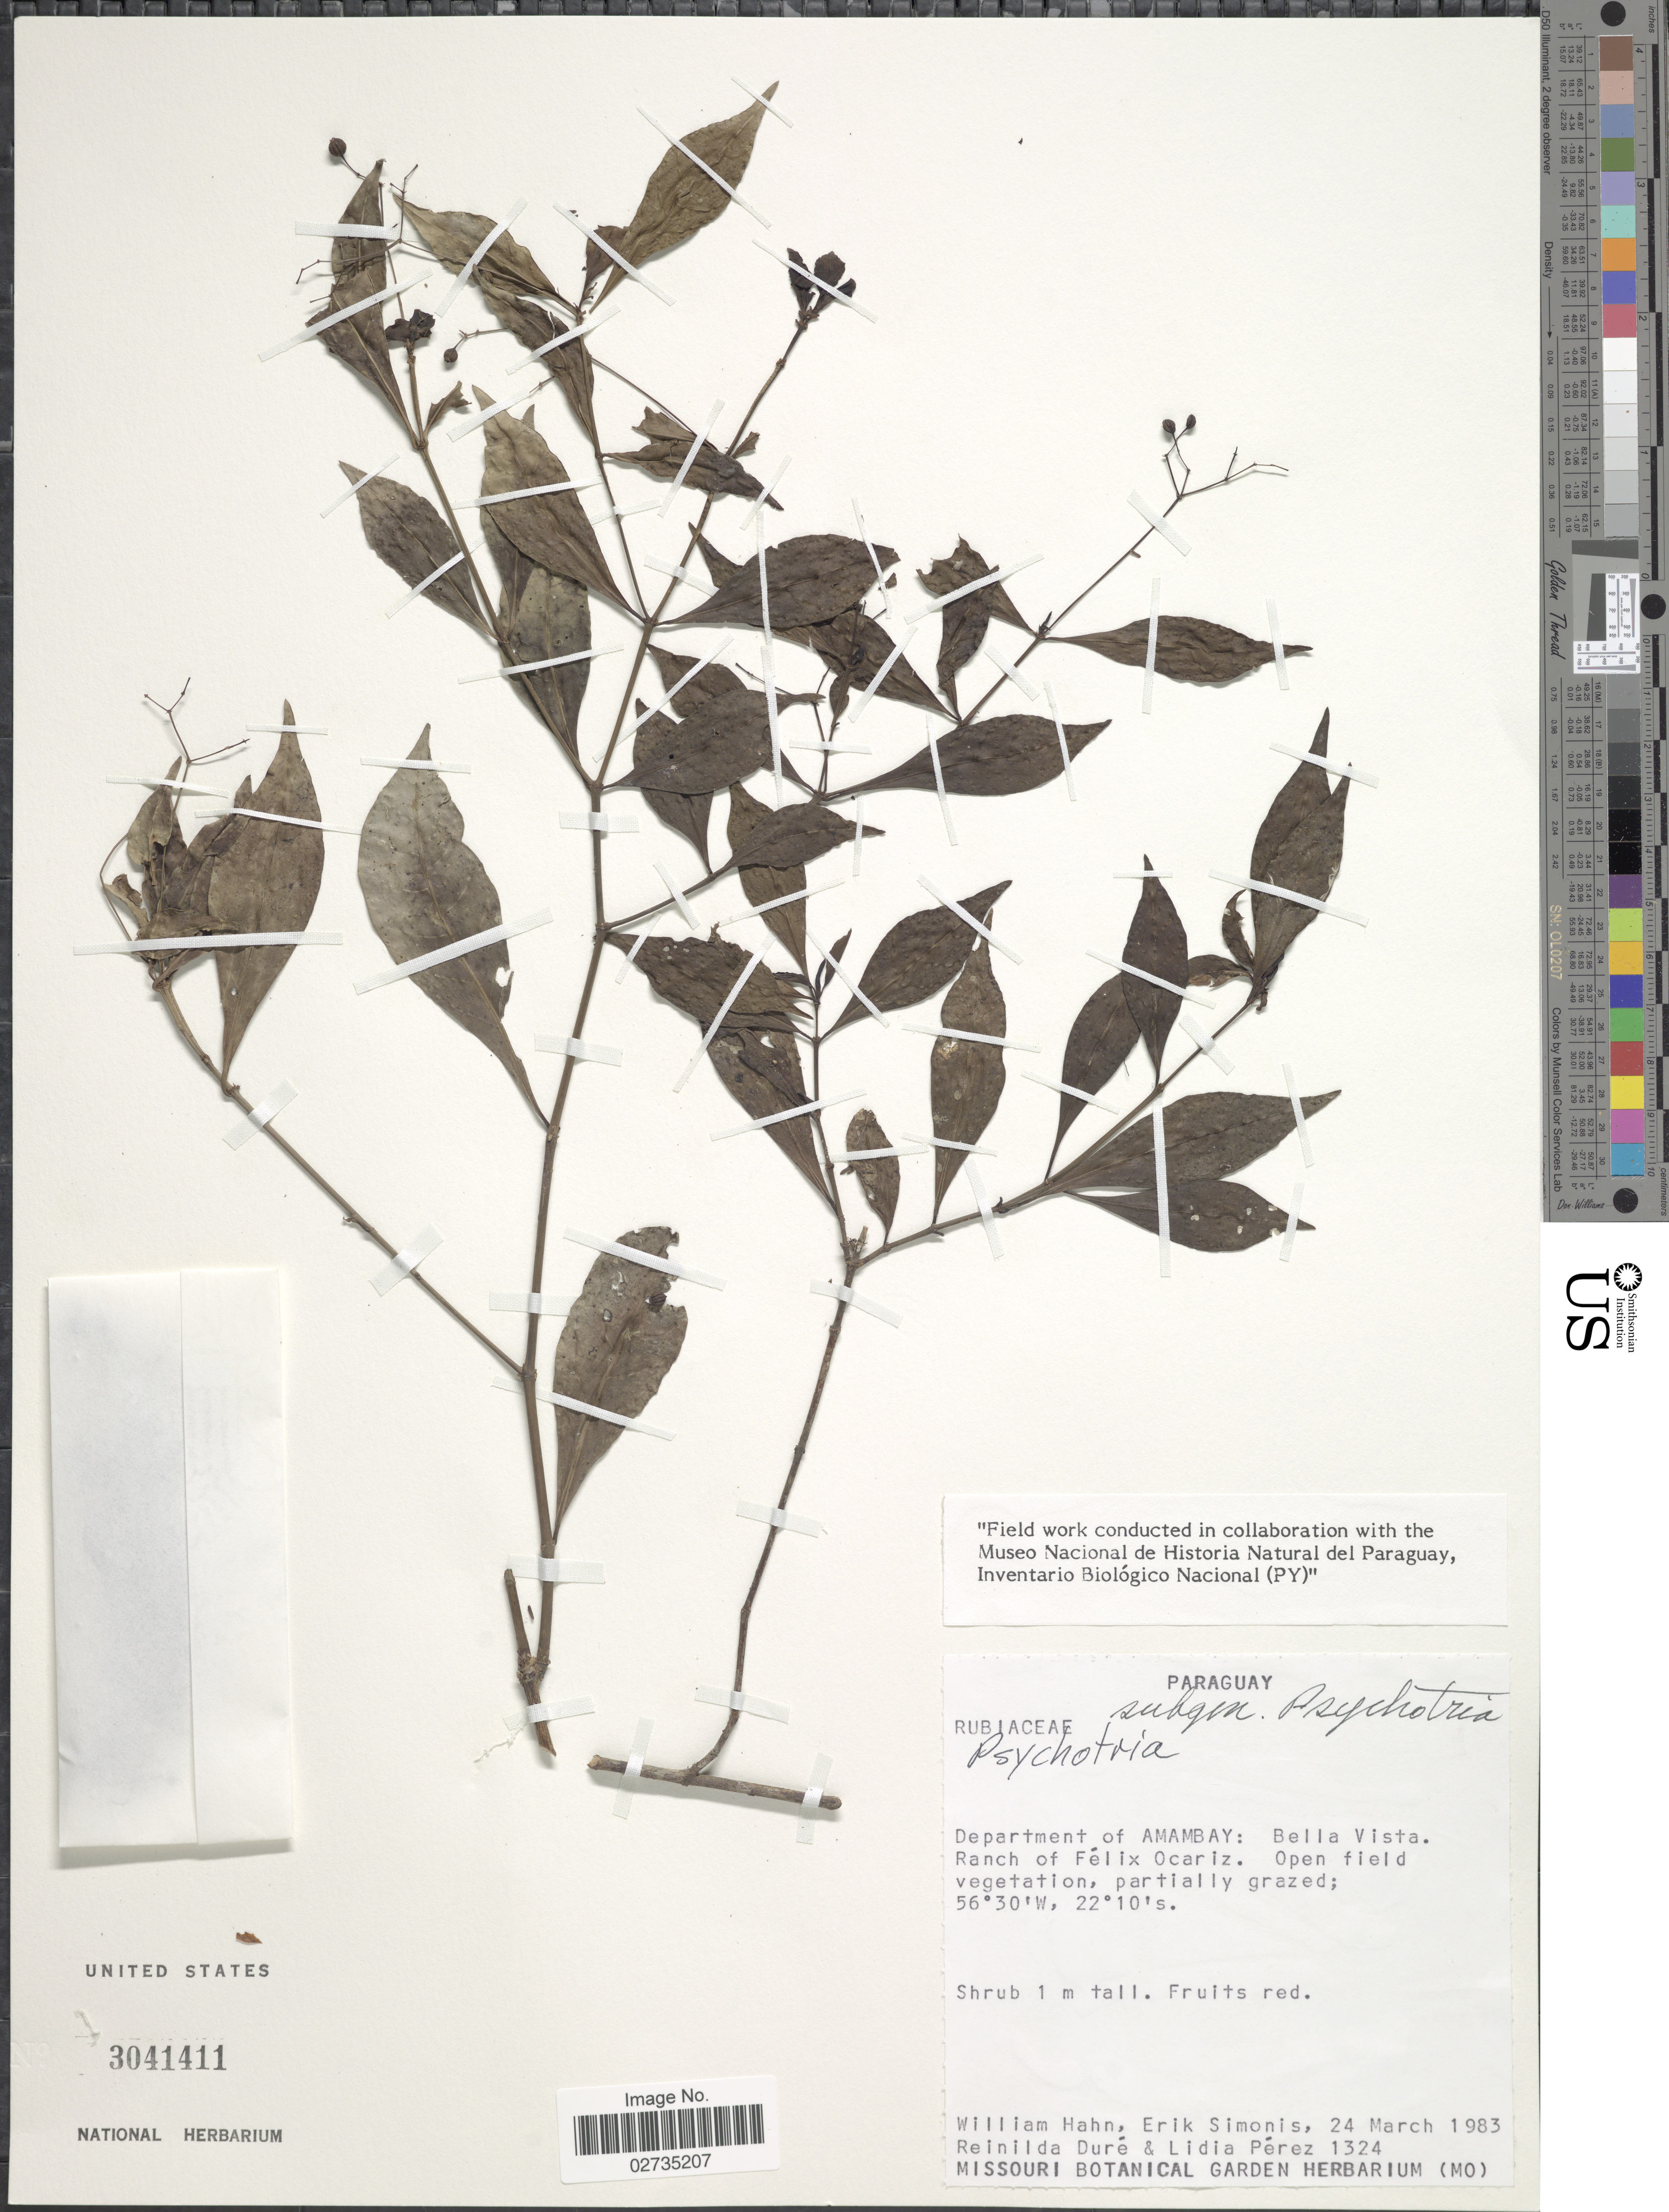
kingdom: Plantae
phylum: Tracheophyta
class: Magnoliopsida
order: Gentianales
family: Rubiaceae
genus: Psychotria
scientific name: Psychotria sp.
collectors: W. J. Hahn, E. Simonis, R. Duré & L. Pérez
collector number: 1324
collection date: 1983-03-24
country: Paraguay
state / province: Amambay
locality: Department of Amambay: Bella Vista, Ranch of Felix Ocariz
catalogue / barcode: US 3041411